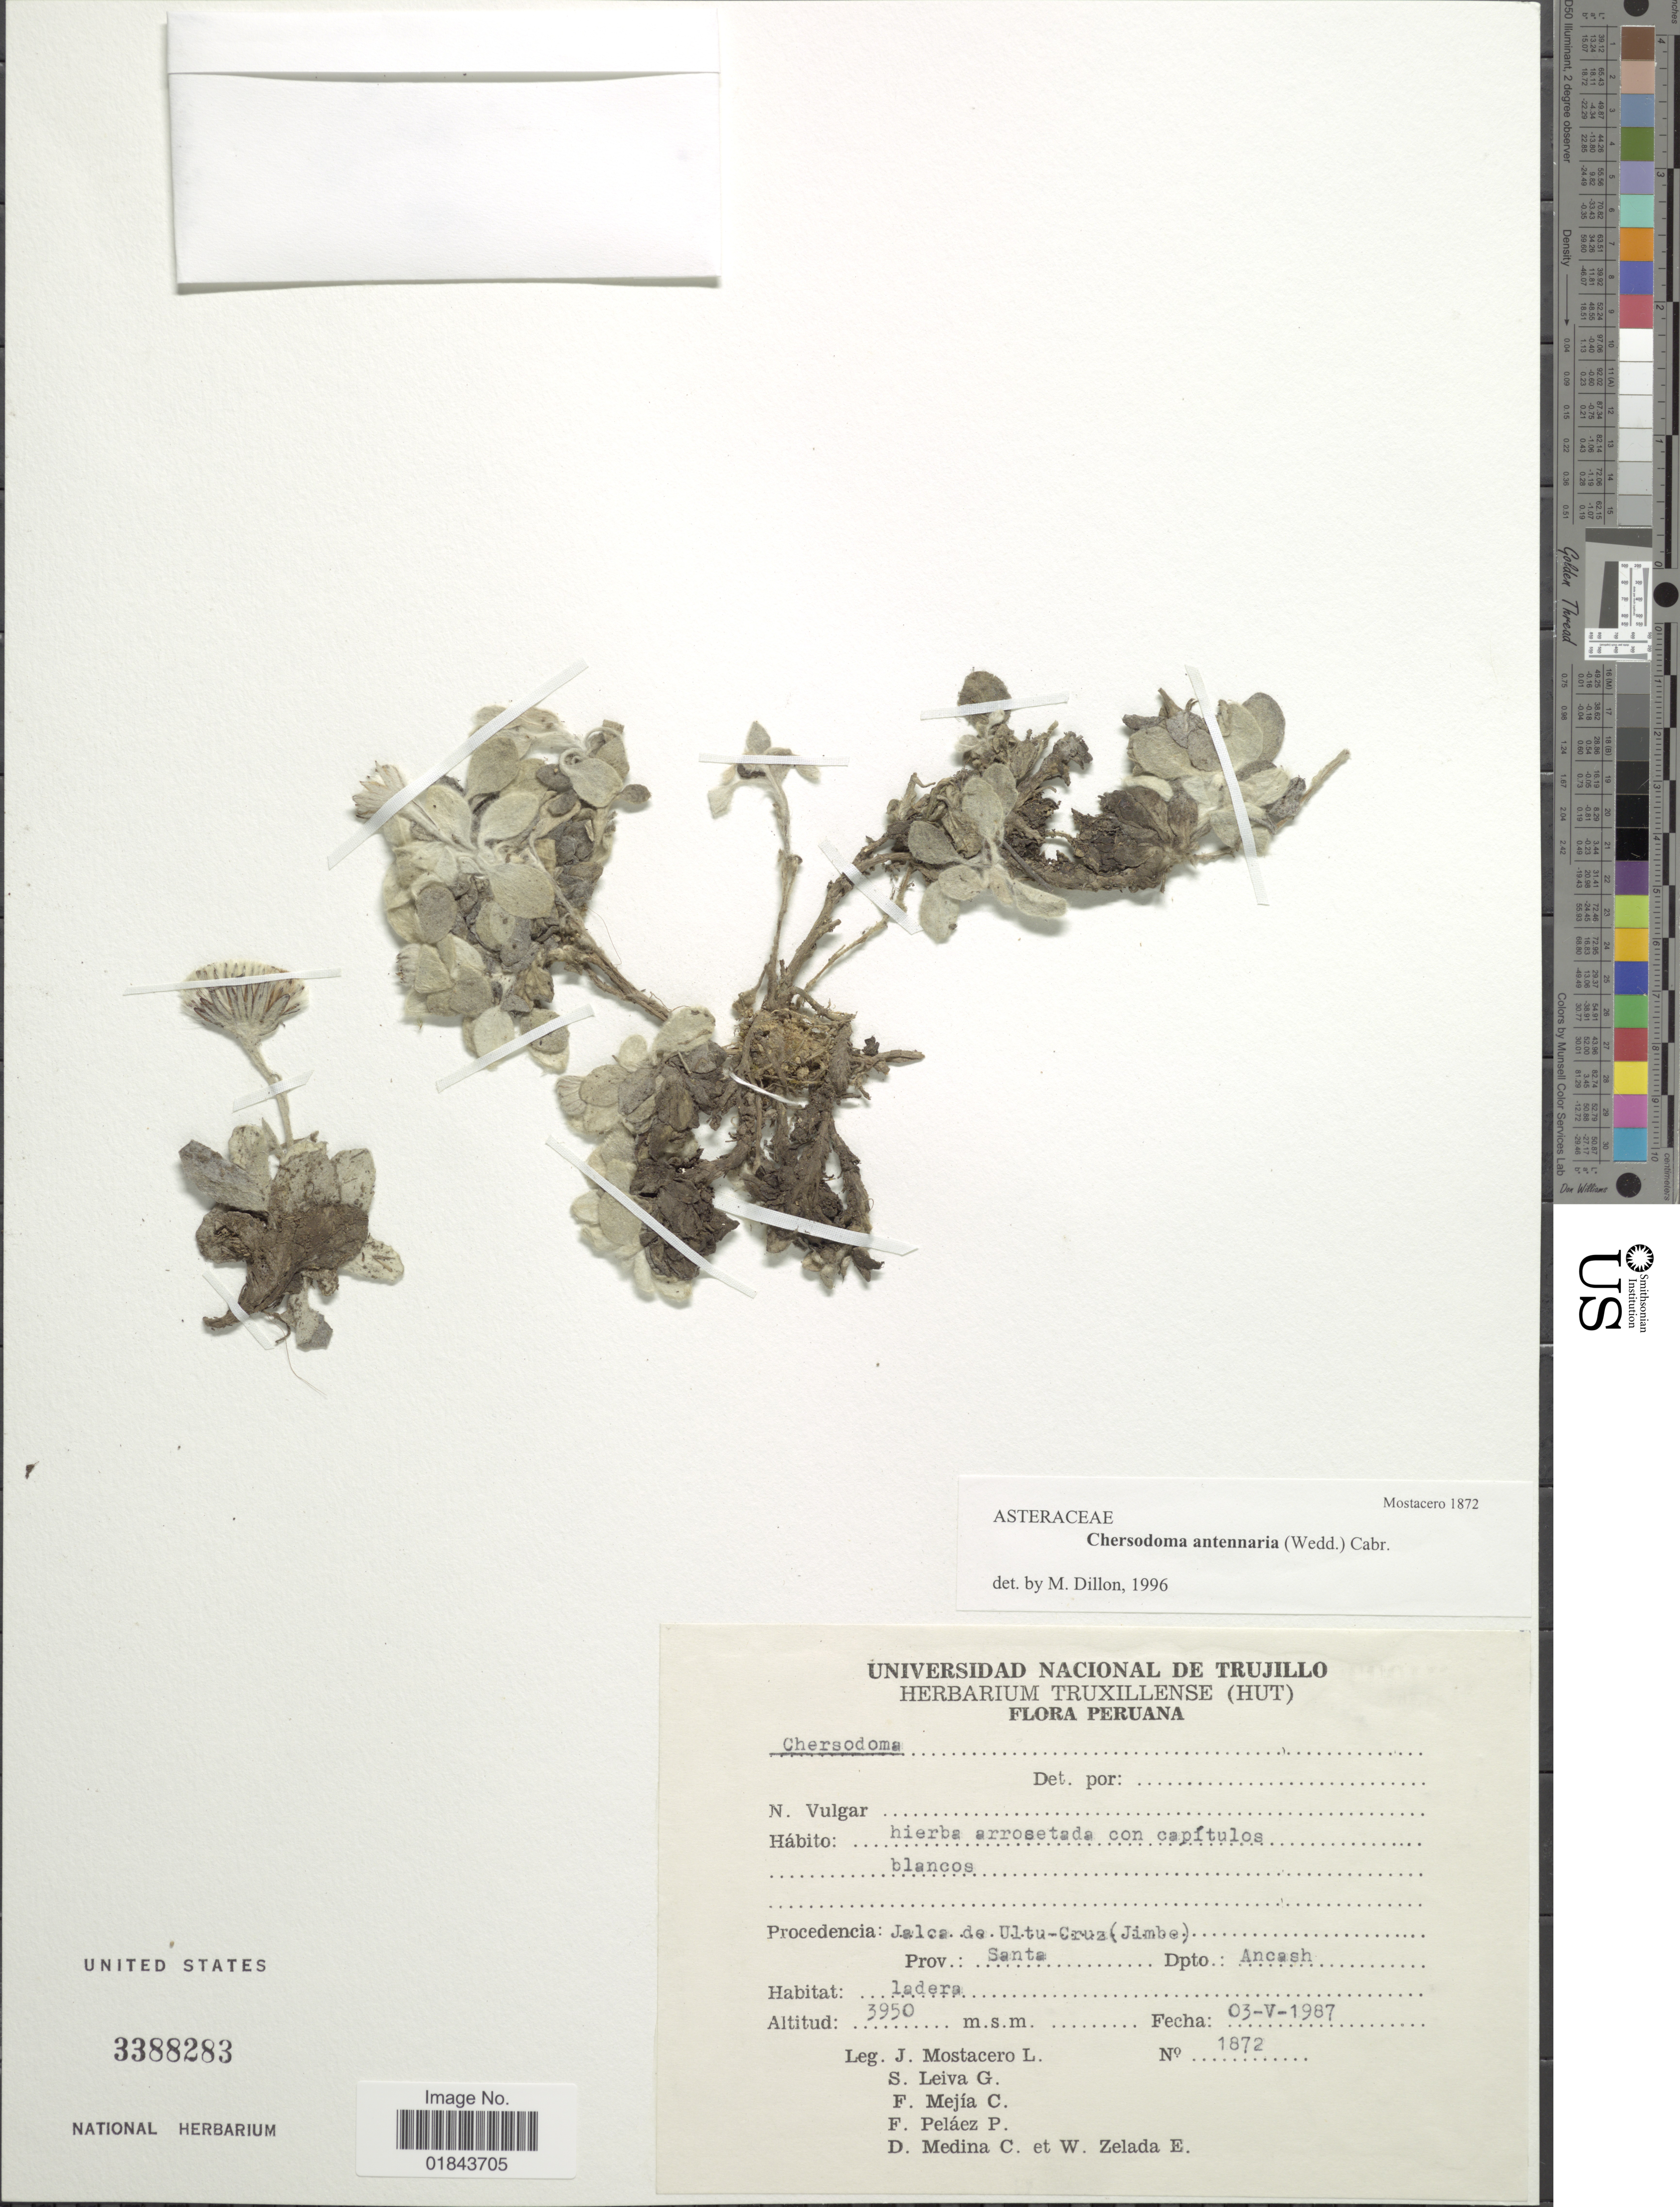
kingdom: Plantae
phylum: Tracheophyta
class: Magnoliopsida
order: Asterales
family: Asteraceae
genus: Chersodoma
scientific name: Chersodoma antennaria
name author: (Wedd.) Cabrera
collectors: J. Mostacero L., S. Leiva G., F. Mejia C., F. Pelaez P. & et al.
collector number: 1872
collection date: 1987-05-03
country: Peru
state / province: Ancash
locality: Procedencia: Jalca de Ultu-Cruz (Jimbo) Prov. Santa, Dpto Ancash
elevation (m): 3950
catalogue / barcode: US 3388283